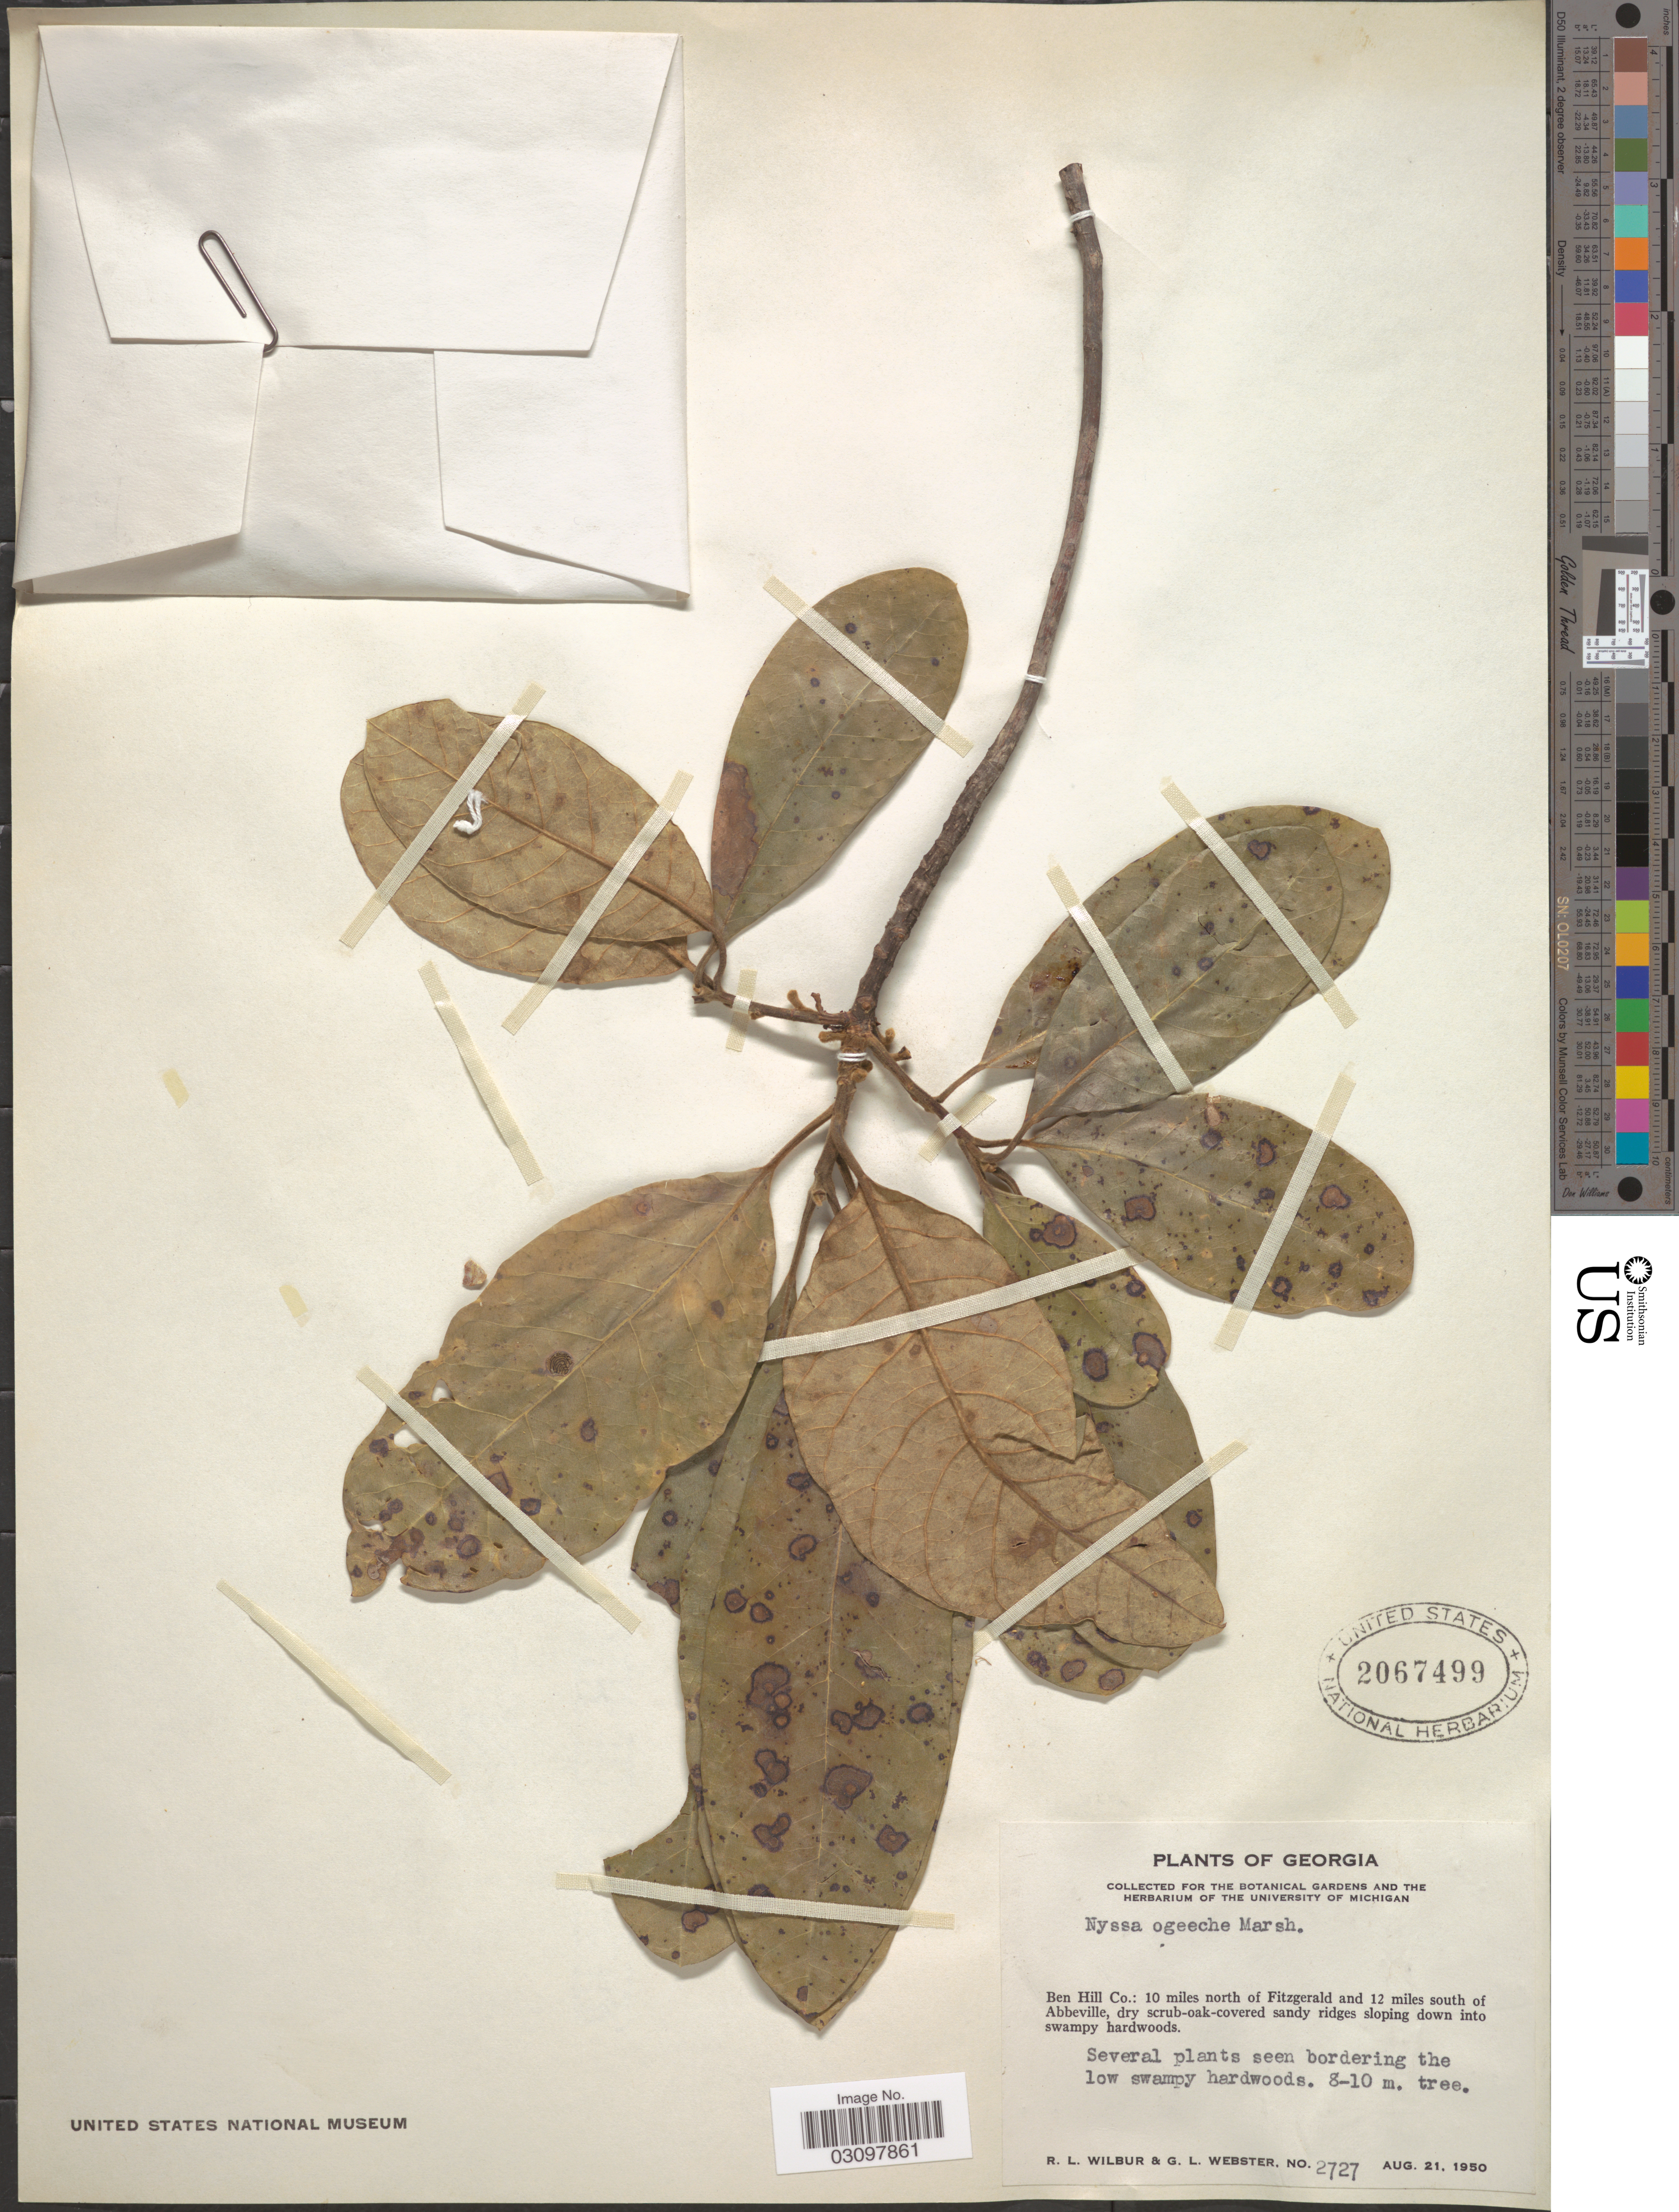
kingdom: Plantae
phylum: Tracheophyta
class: Magnoliopsida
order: Cornales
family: Nyssaceae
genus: Nyssa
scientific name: Nyssa ogeche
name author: W. Bartram ex Marshall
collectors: R. L. Wilbur & G. L. Webster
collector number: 2727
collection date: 1950-08-21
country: United States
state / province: Georgia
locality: Ben Hill Co.: 10 miles north of Fitzgerald and 12 miles south of Abbeville.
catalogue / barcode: US 2067499